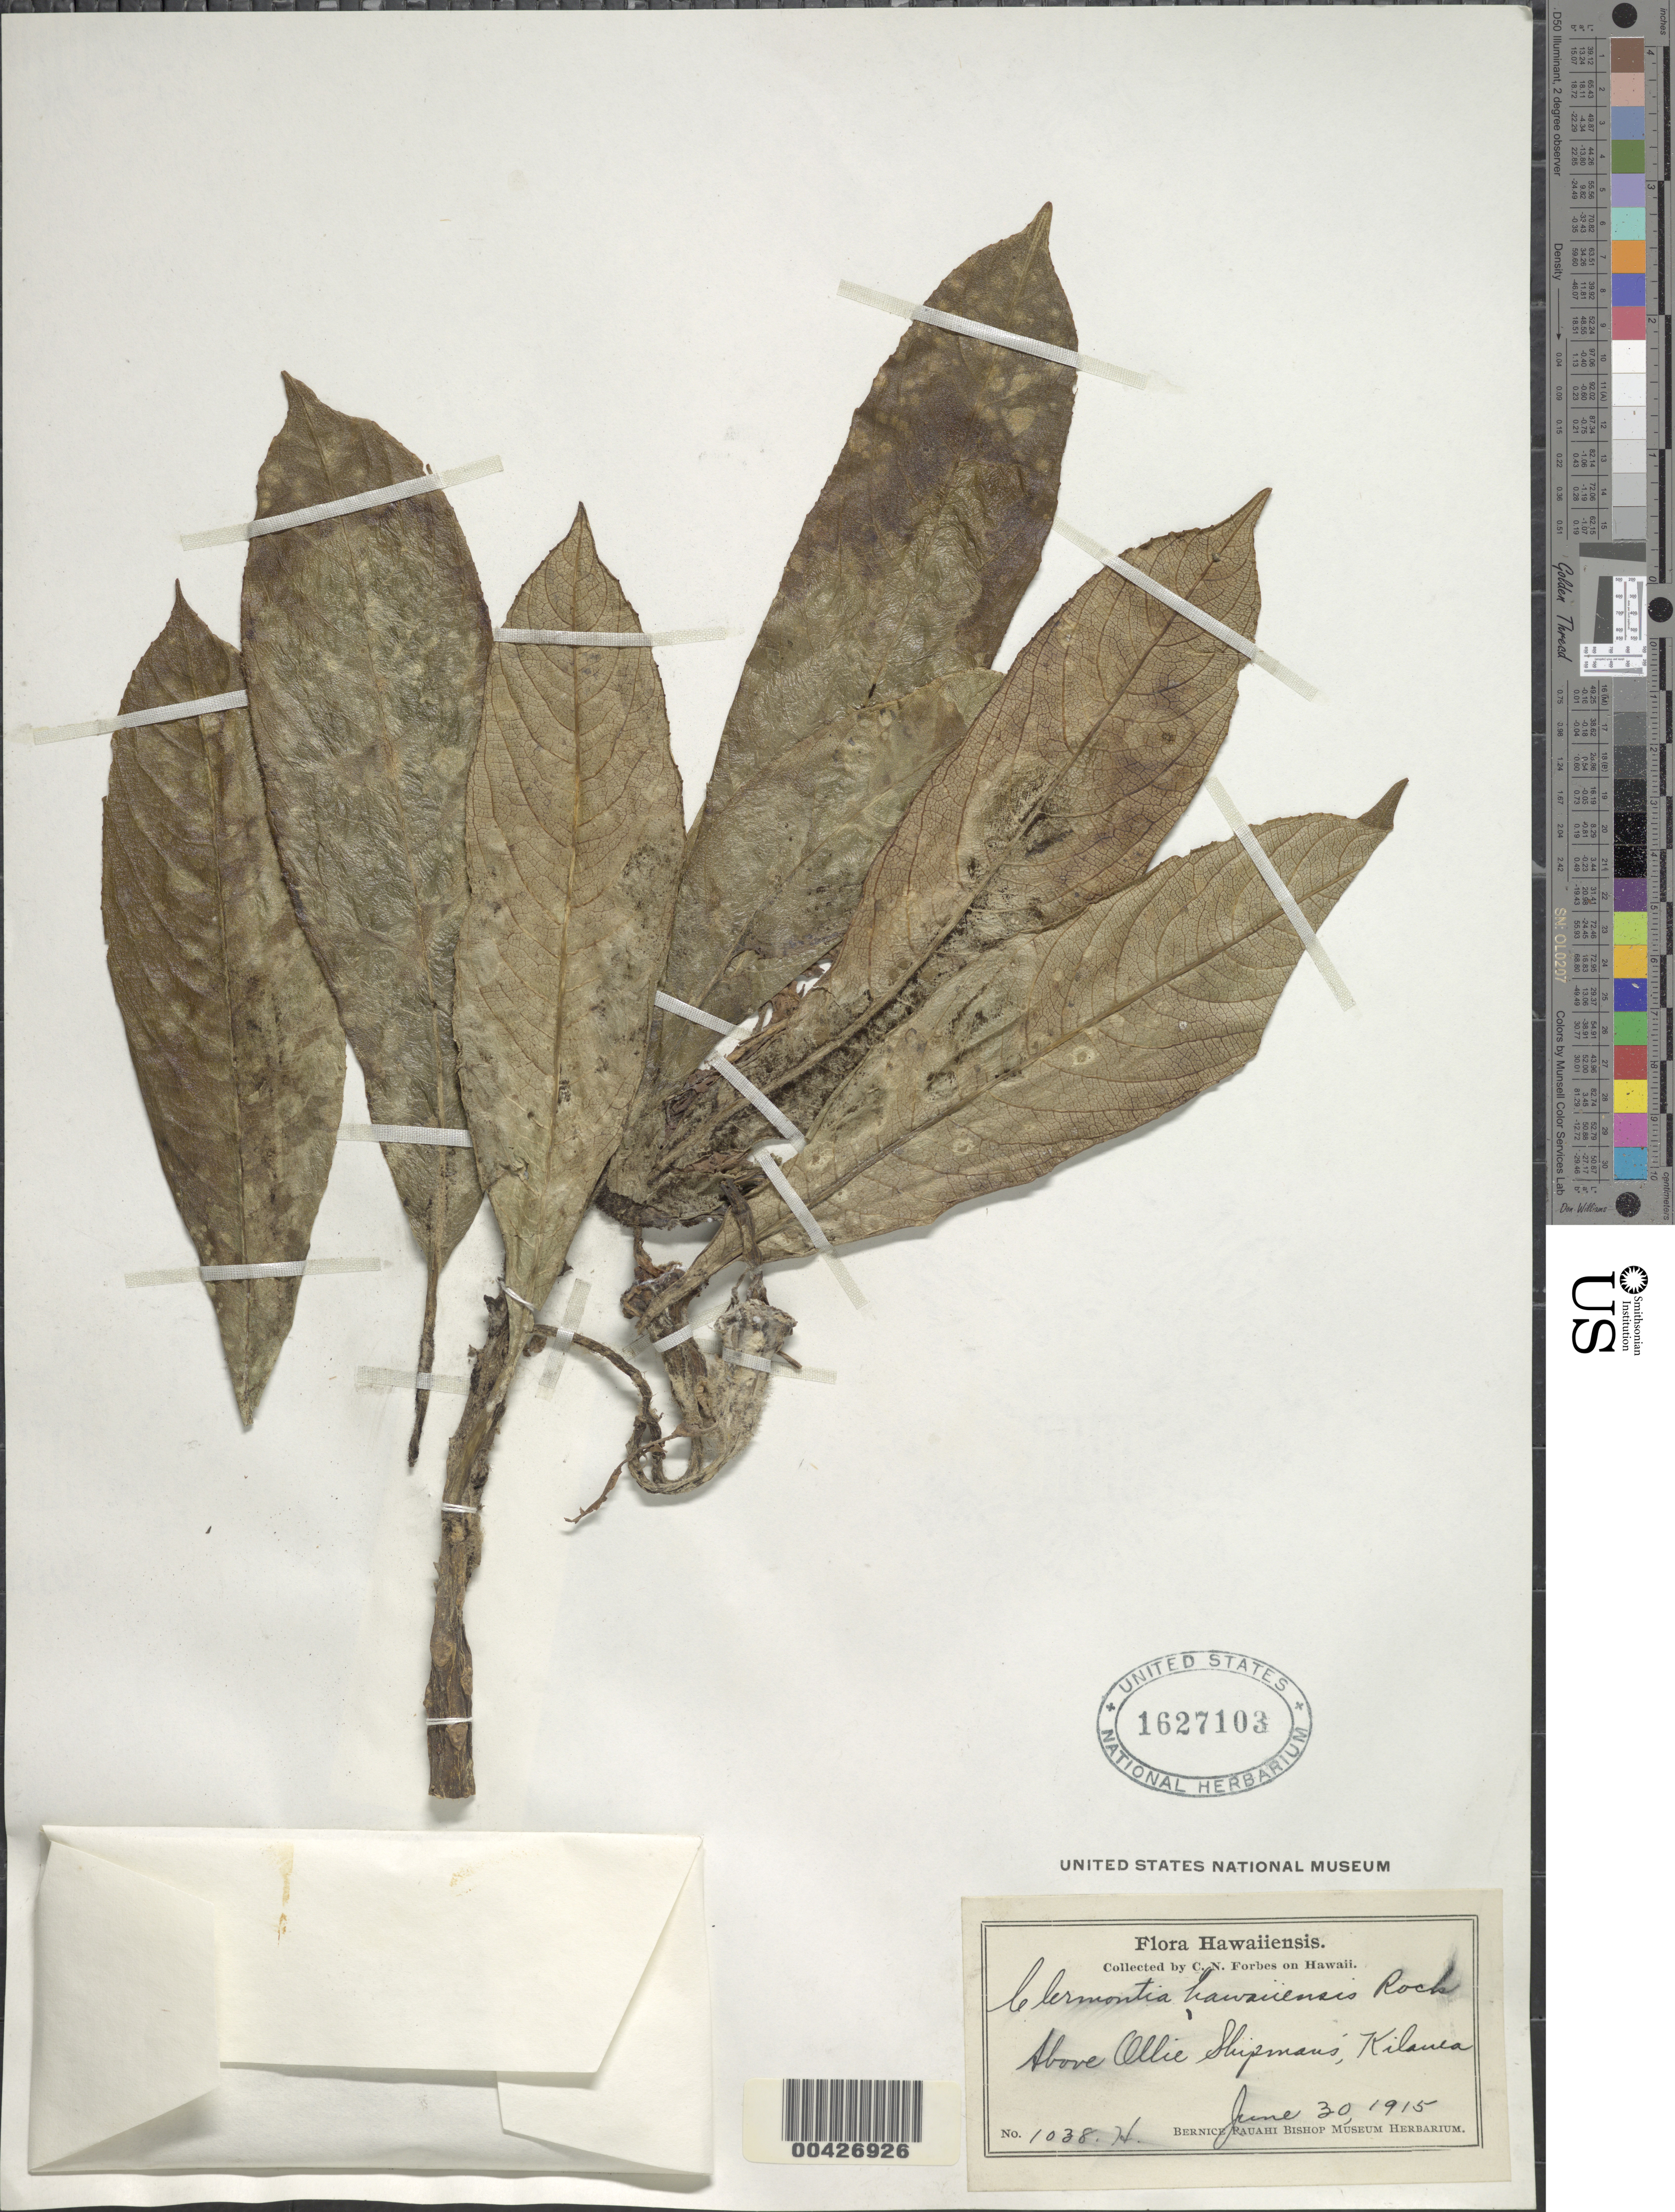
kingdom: Plantae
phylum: Tracheophyta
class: Magnoliopsida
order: Asterales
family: Campanulaceae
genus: Clermontia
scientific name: Clermontia hawaiiensis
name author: (Hillebr.) Rock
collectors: C. N. Forbes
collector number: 1038.H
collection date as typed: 30 Jun 1915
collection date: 1915-06-30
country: United States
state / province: Hawaii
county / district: Hawaii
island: Hawaii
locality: above Ollie Shipman's, Kilauea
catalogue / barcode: US 1627103